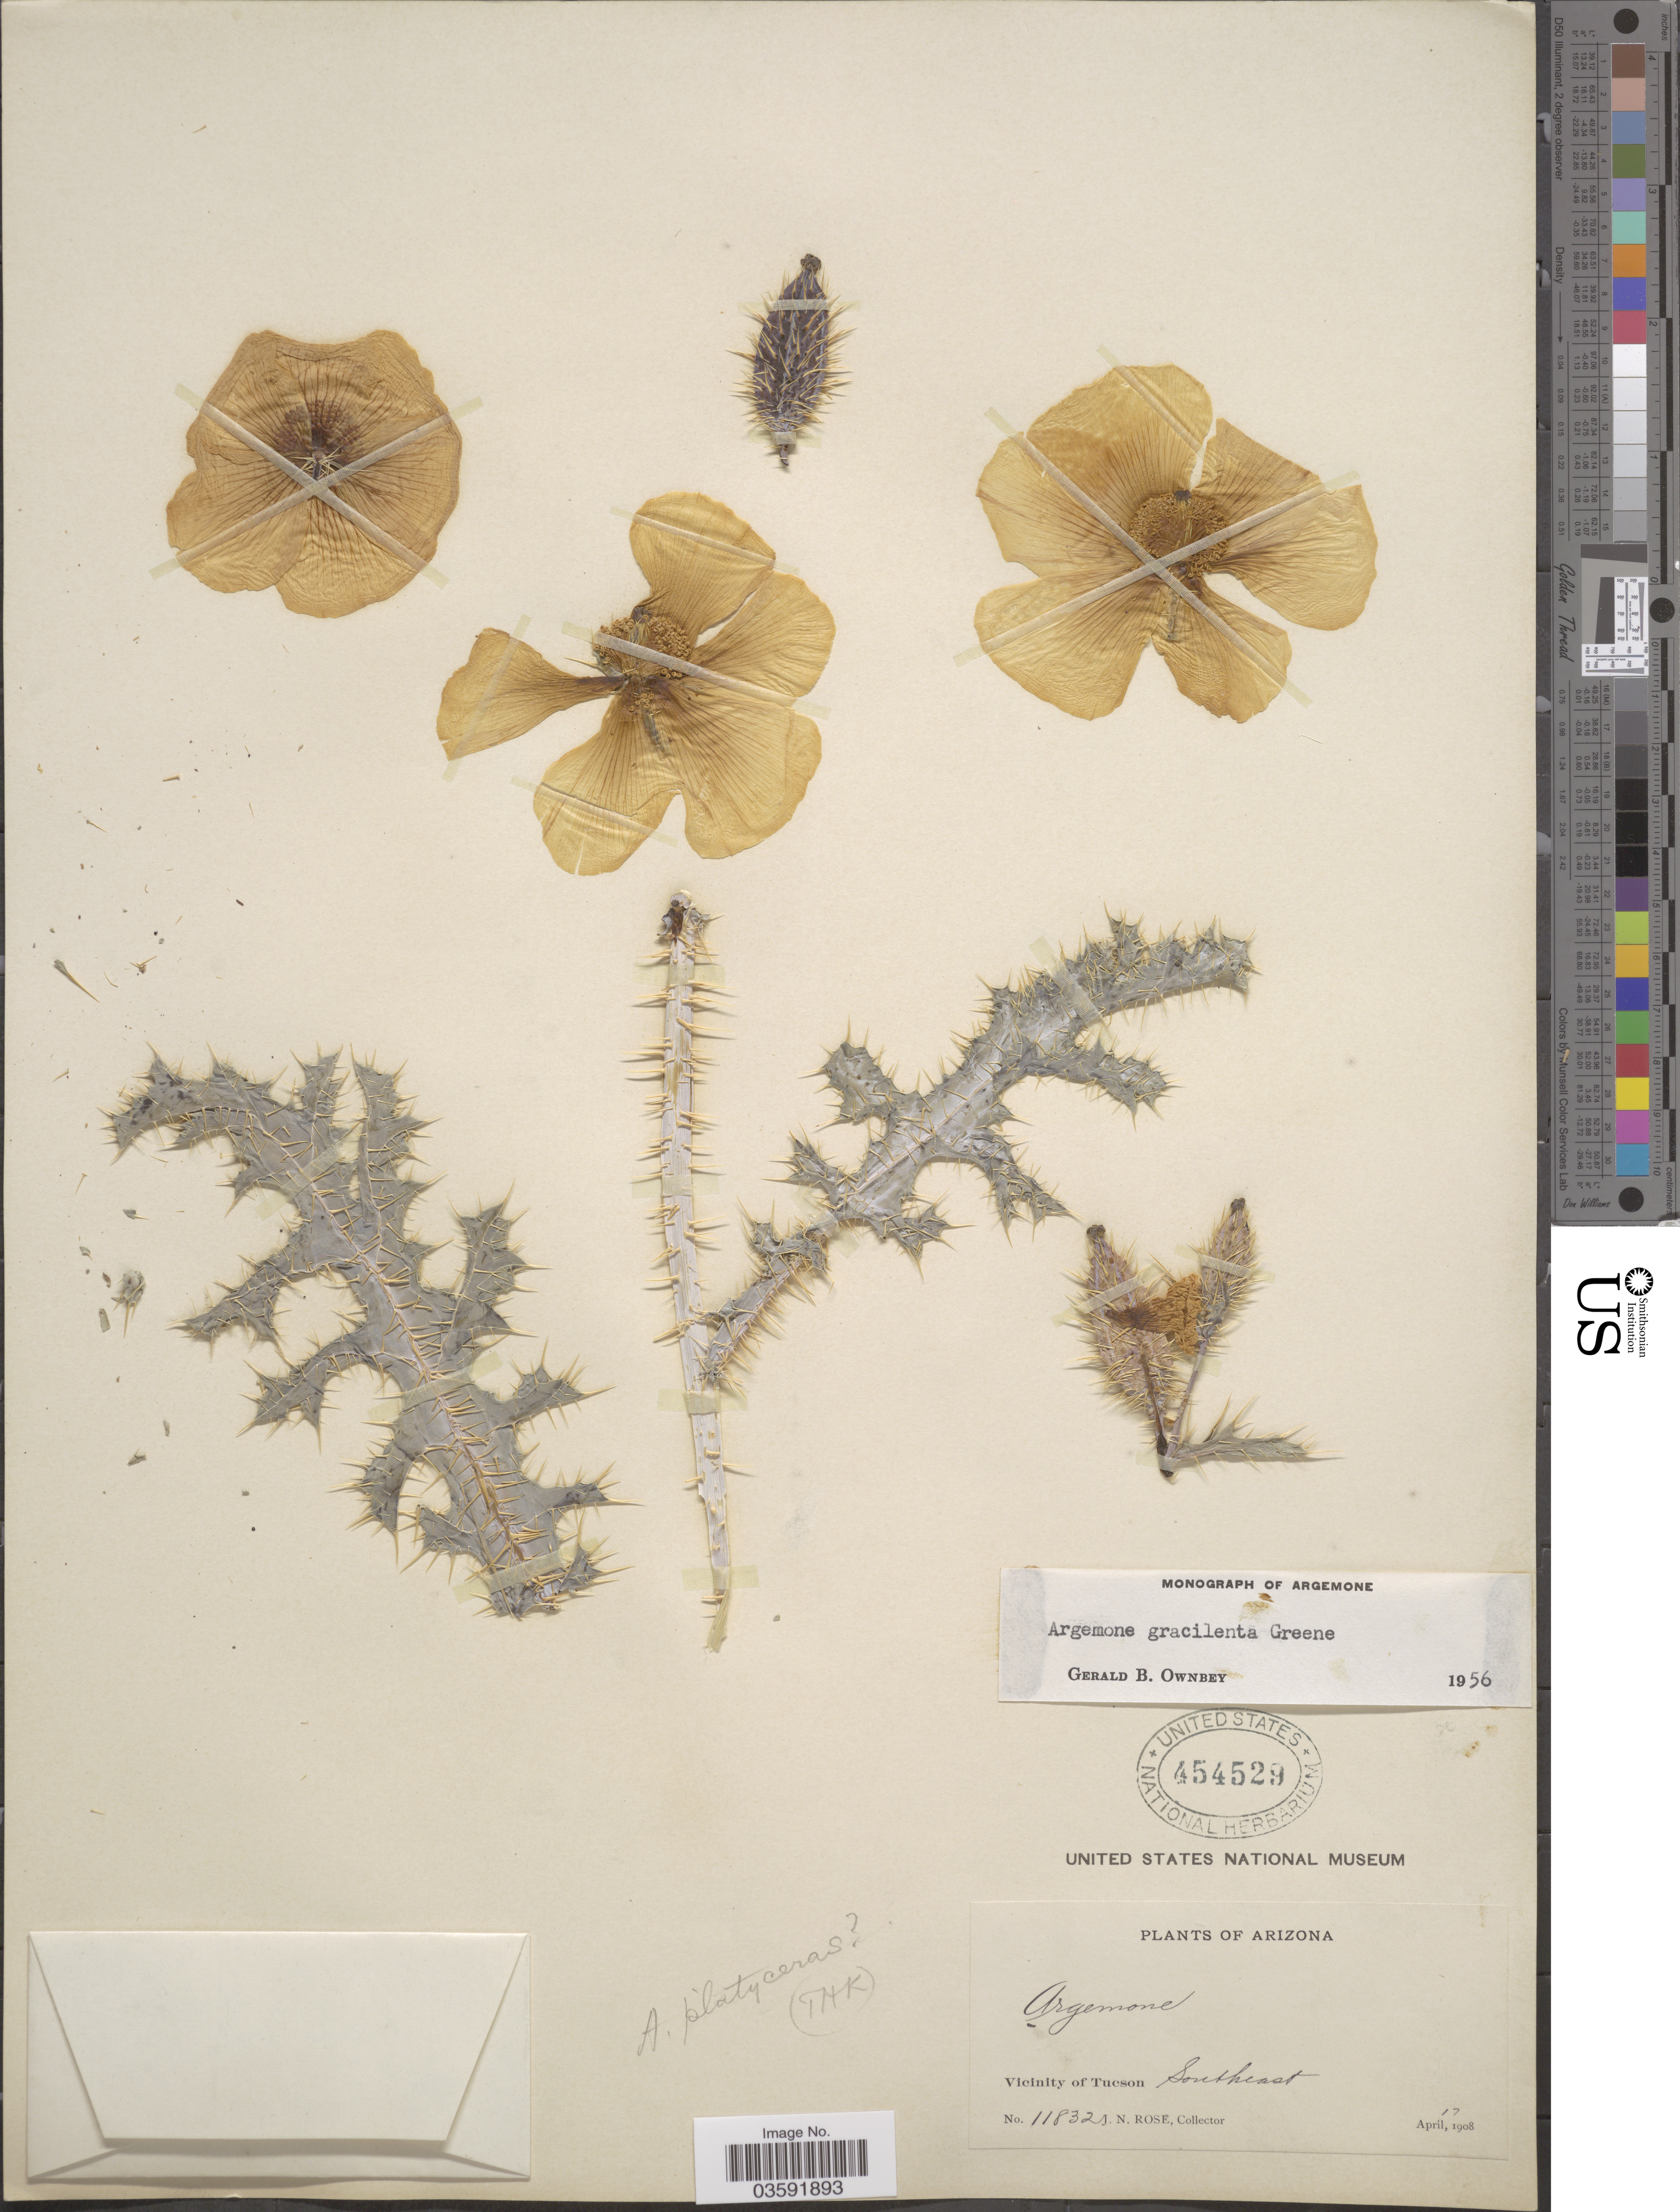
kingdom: Plantae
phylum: Tracheophyta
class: Magnoliopsida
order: Ranunculales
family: Papaveraceae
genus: Argemone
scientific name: Argemone gracilenta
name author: Greene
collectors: J. N. Rose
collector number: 11832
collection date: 1908-04-17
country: United States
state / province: Arizona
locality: Vicinity of Tucson Southeast.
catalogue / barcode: US 454529